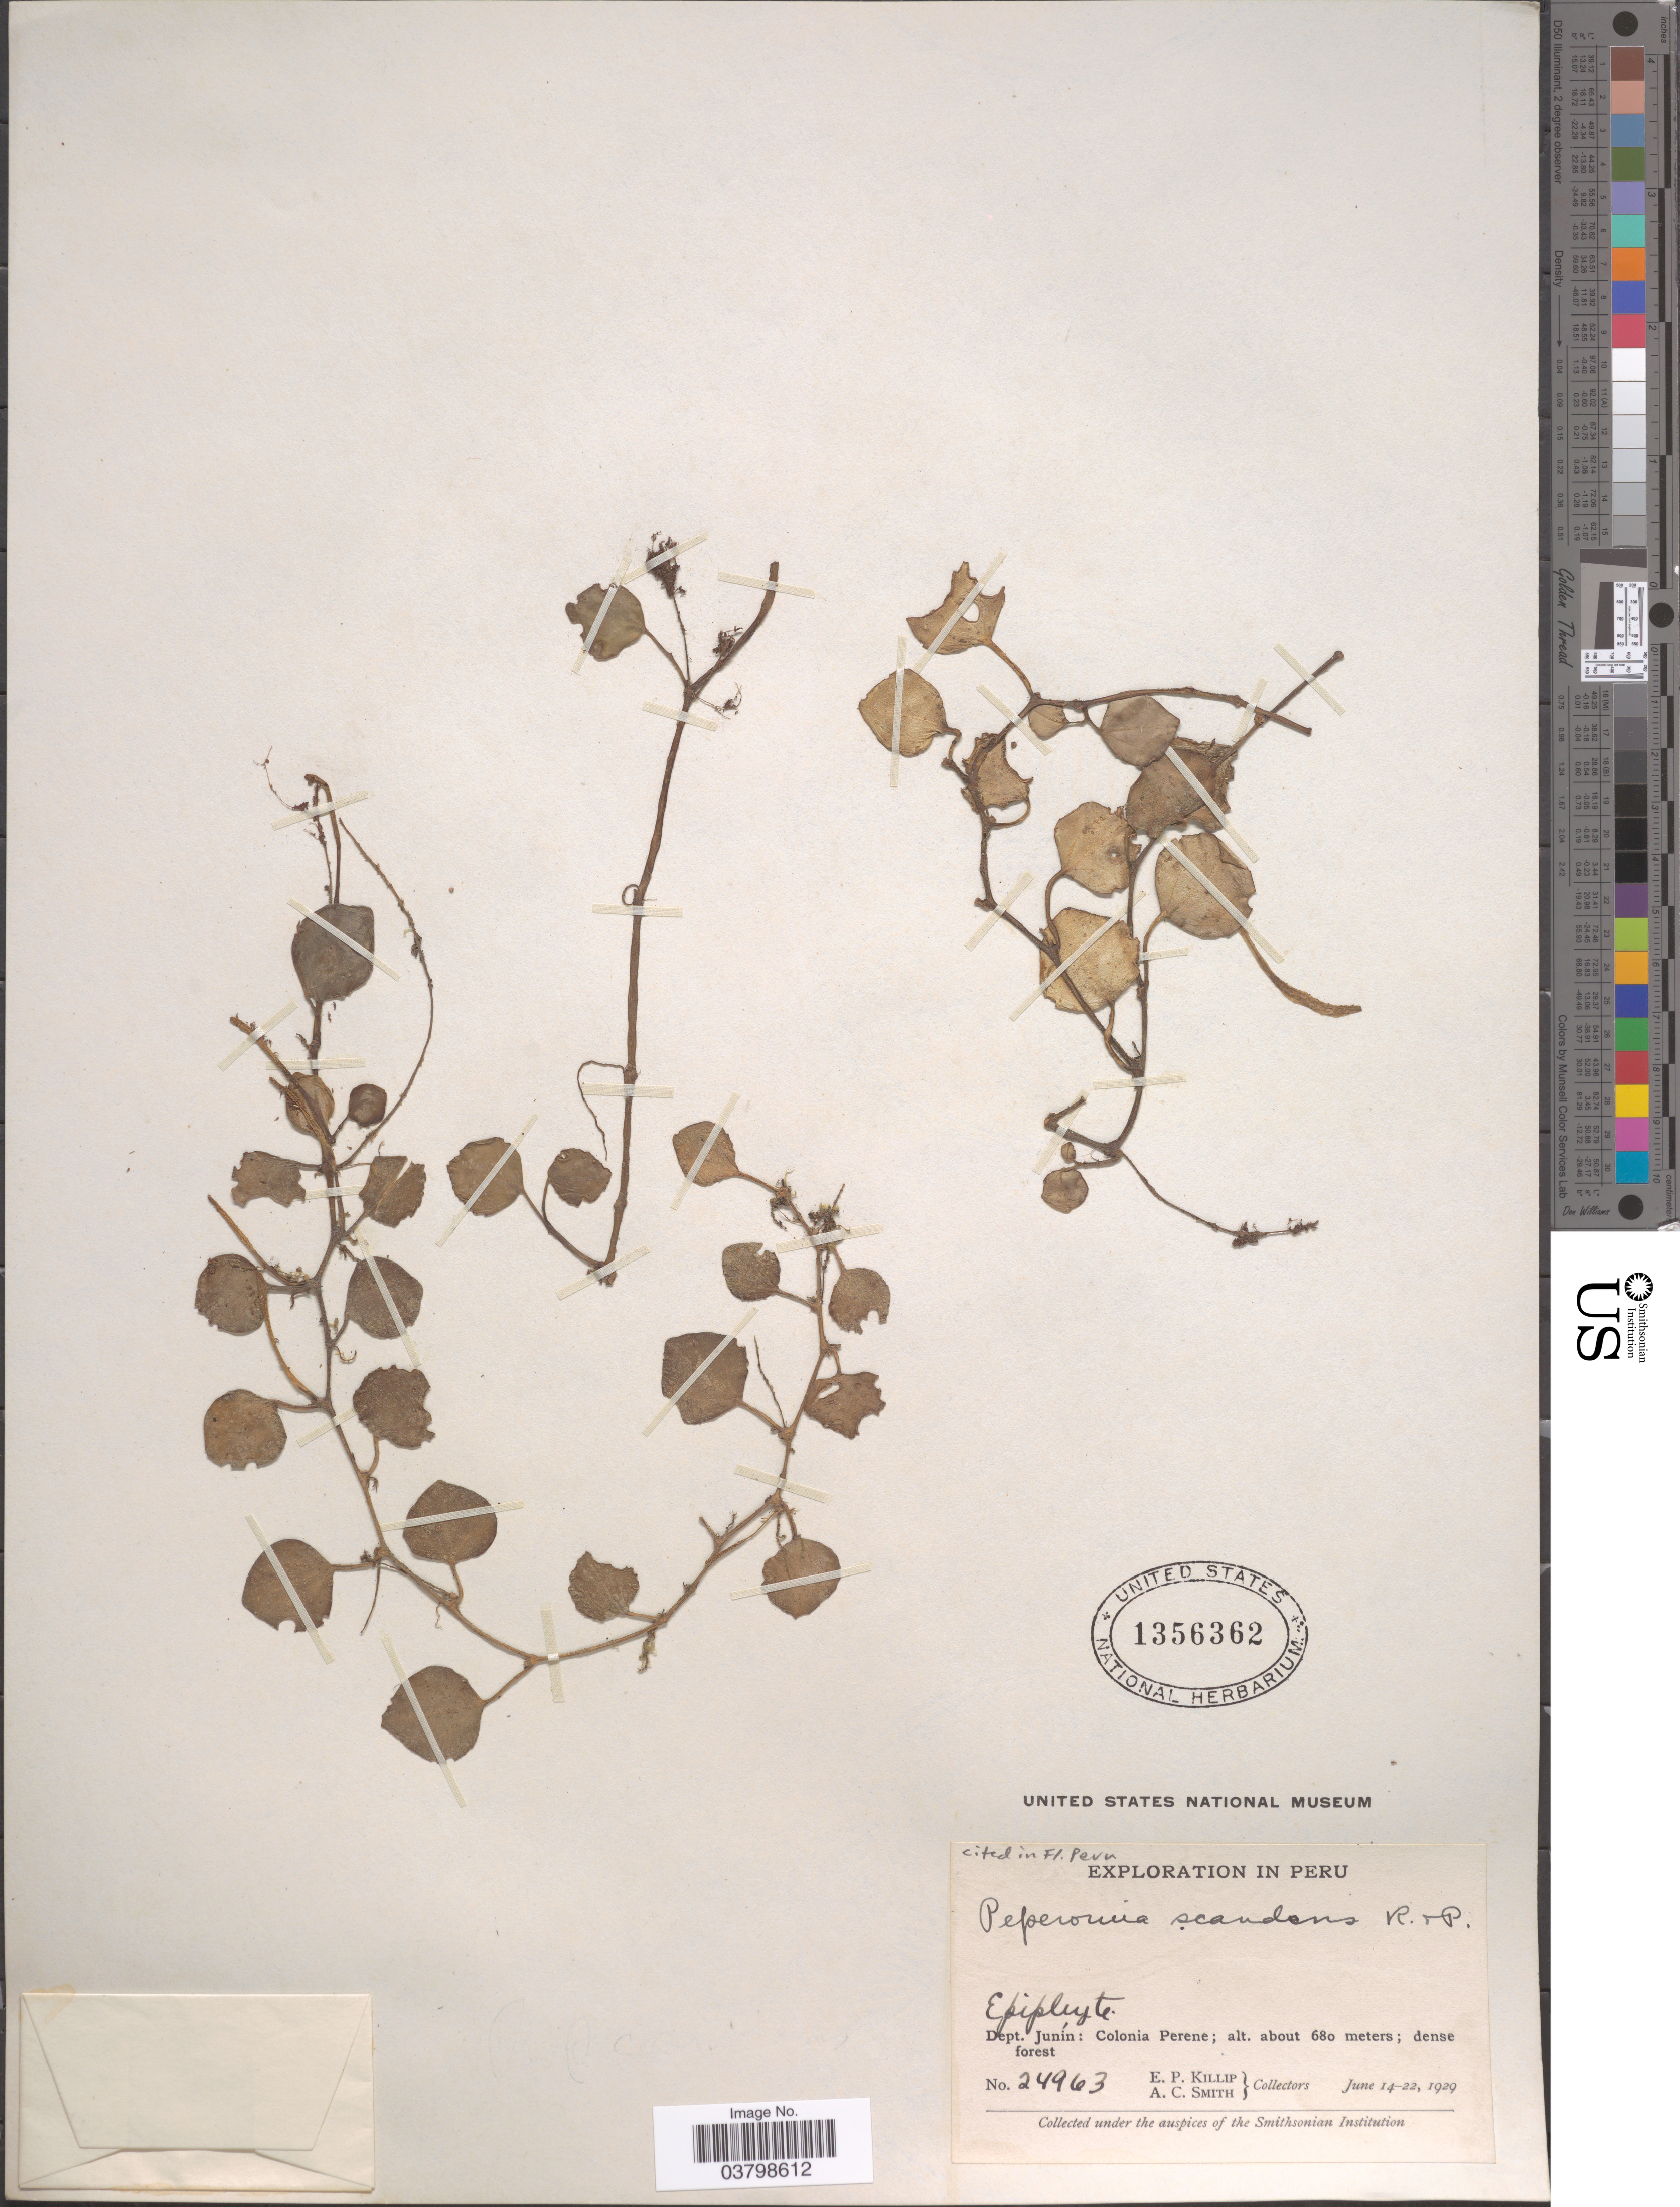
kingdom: Plantae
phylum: Tracheophyta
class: Magnoliopsida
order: Piperales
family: Piperaceae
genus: Peperomia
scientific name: Peperomia serpens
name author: (Sw.) Loudon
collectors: E. P. Killip & A. C. Smith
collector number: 24963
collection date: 1929-06-14/1929-06-22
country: Peru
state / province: Junín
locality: Dept. Junín: Colonia Perene.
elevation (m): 680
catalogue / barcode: US 1356362